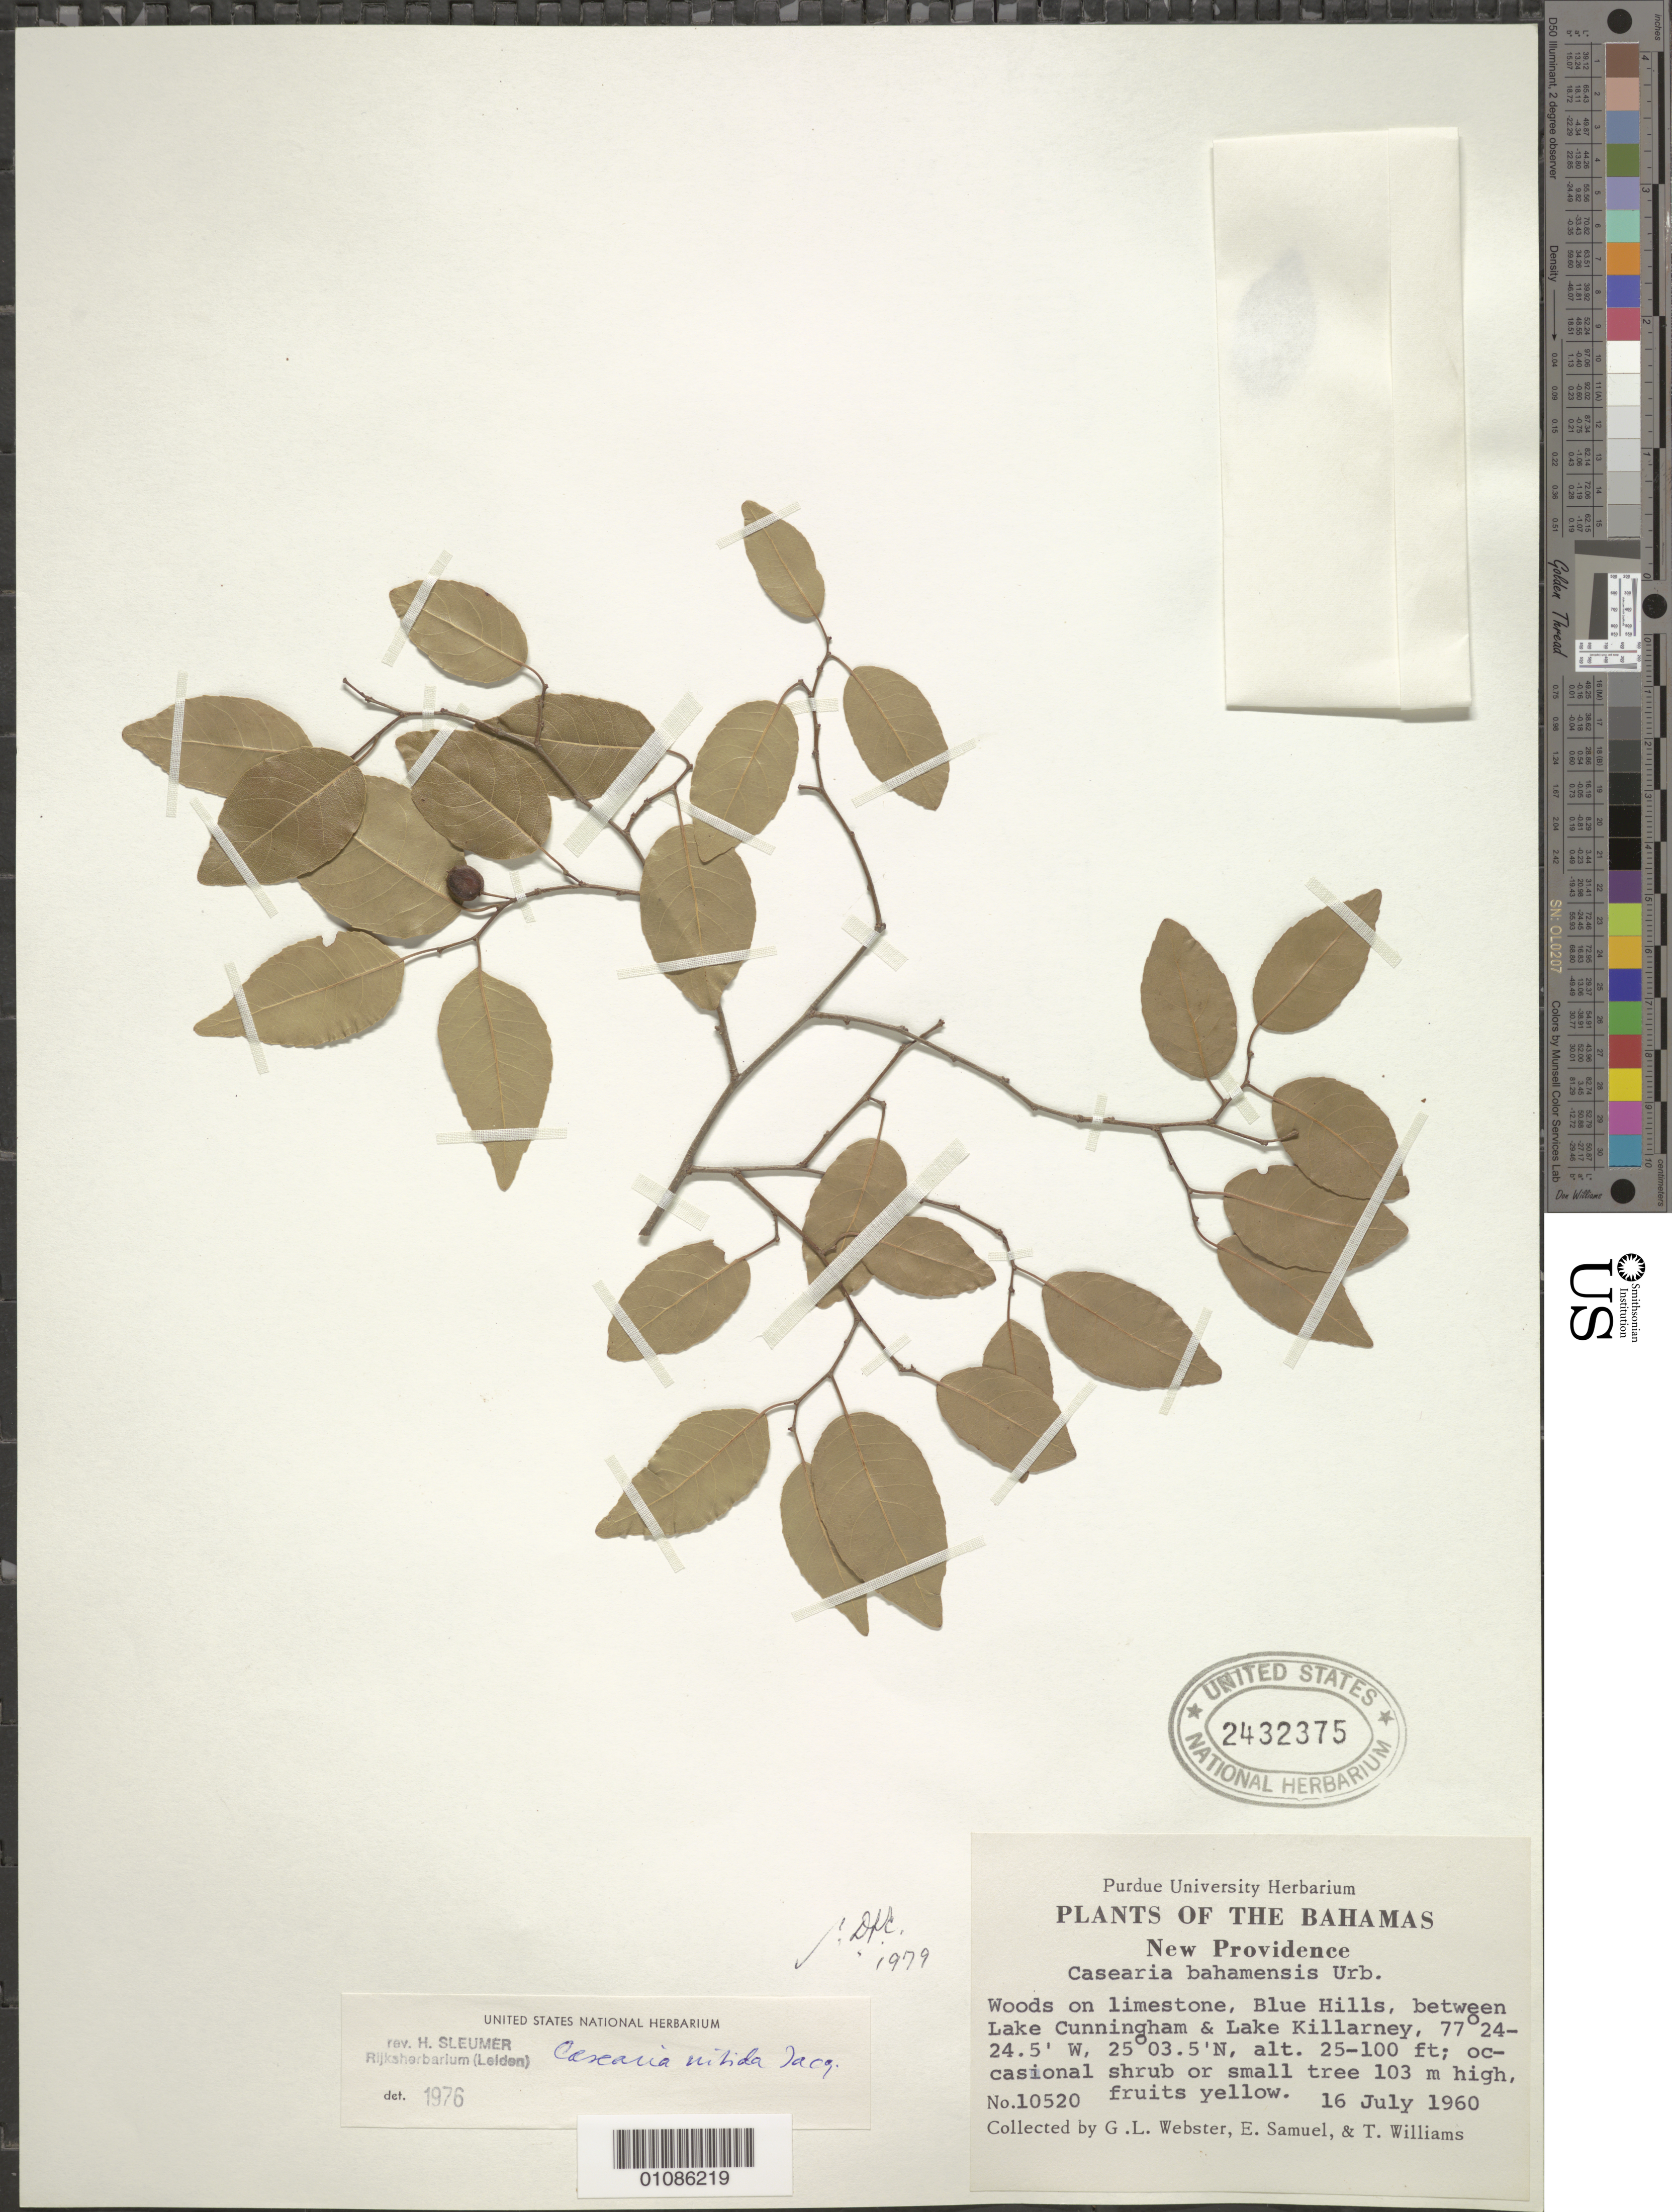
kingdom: Plantae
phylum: Tracheophyta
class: Magnoliopsida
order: Malpighiales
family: Salicaceae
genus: Casearia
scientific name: Casearia arborea subsp. arborea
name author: (Rich.) Urb.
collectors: G. L. Webster, E. Samuels & T. Williams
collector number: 10520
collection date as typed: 16 Jul 1960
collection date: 1960-07-16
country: Bahamas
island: New Providence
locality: Woods on limestone, blue hills, between lake cunningham & lake killarney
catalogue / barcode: US 2432475